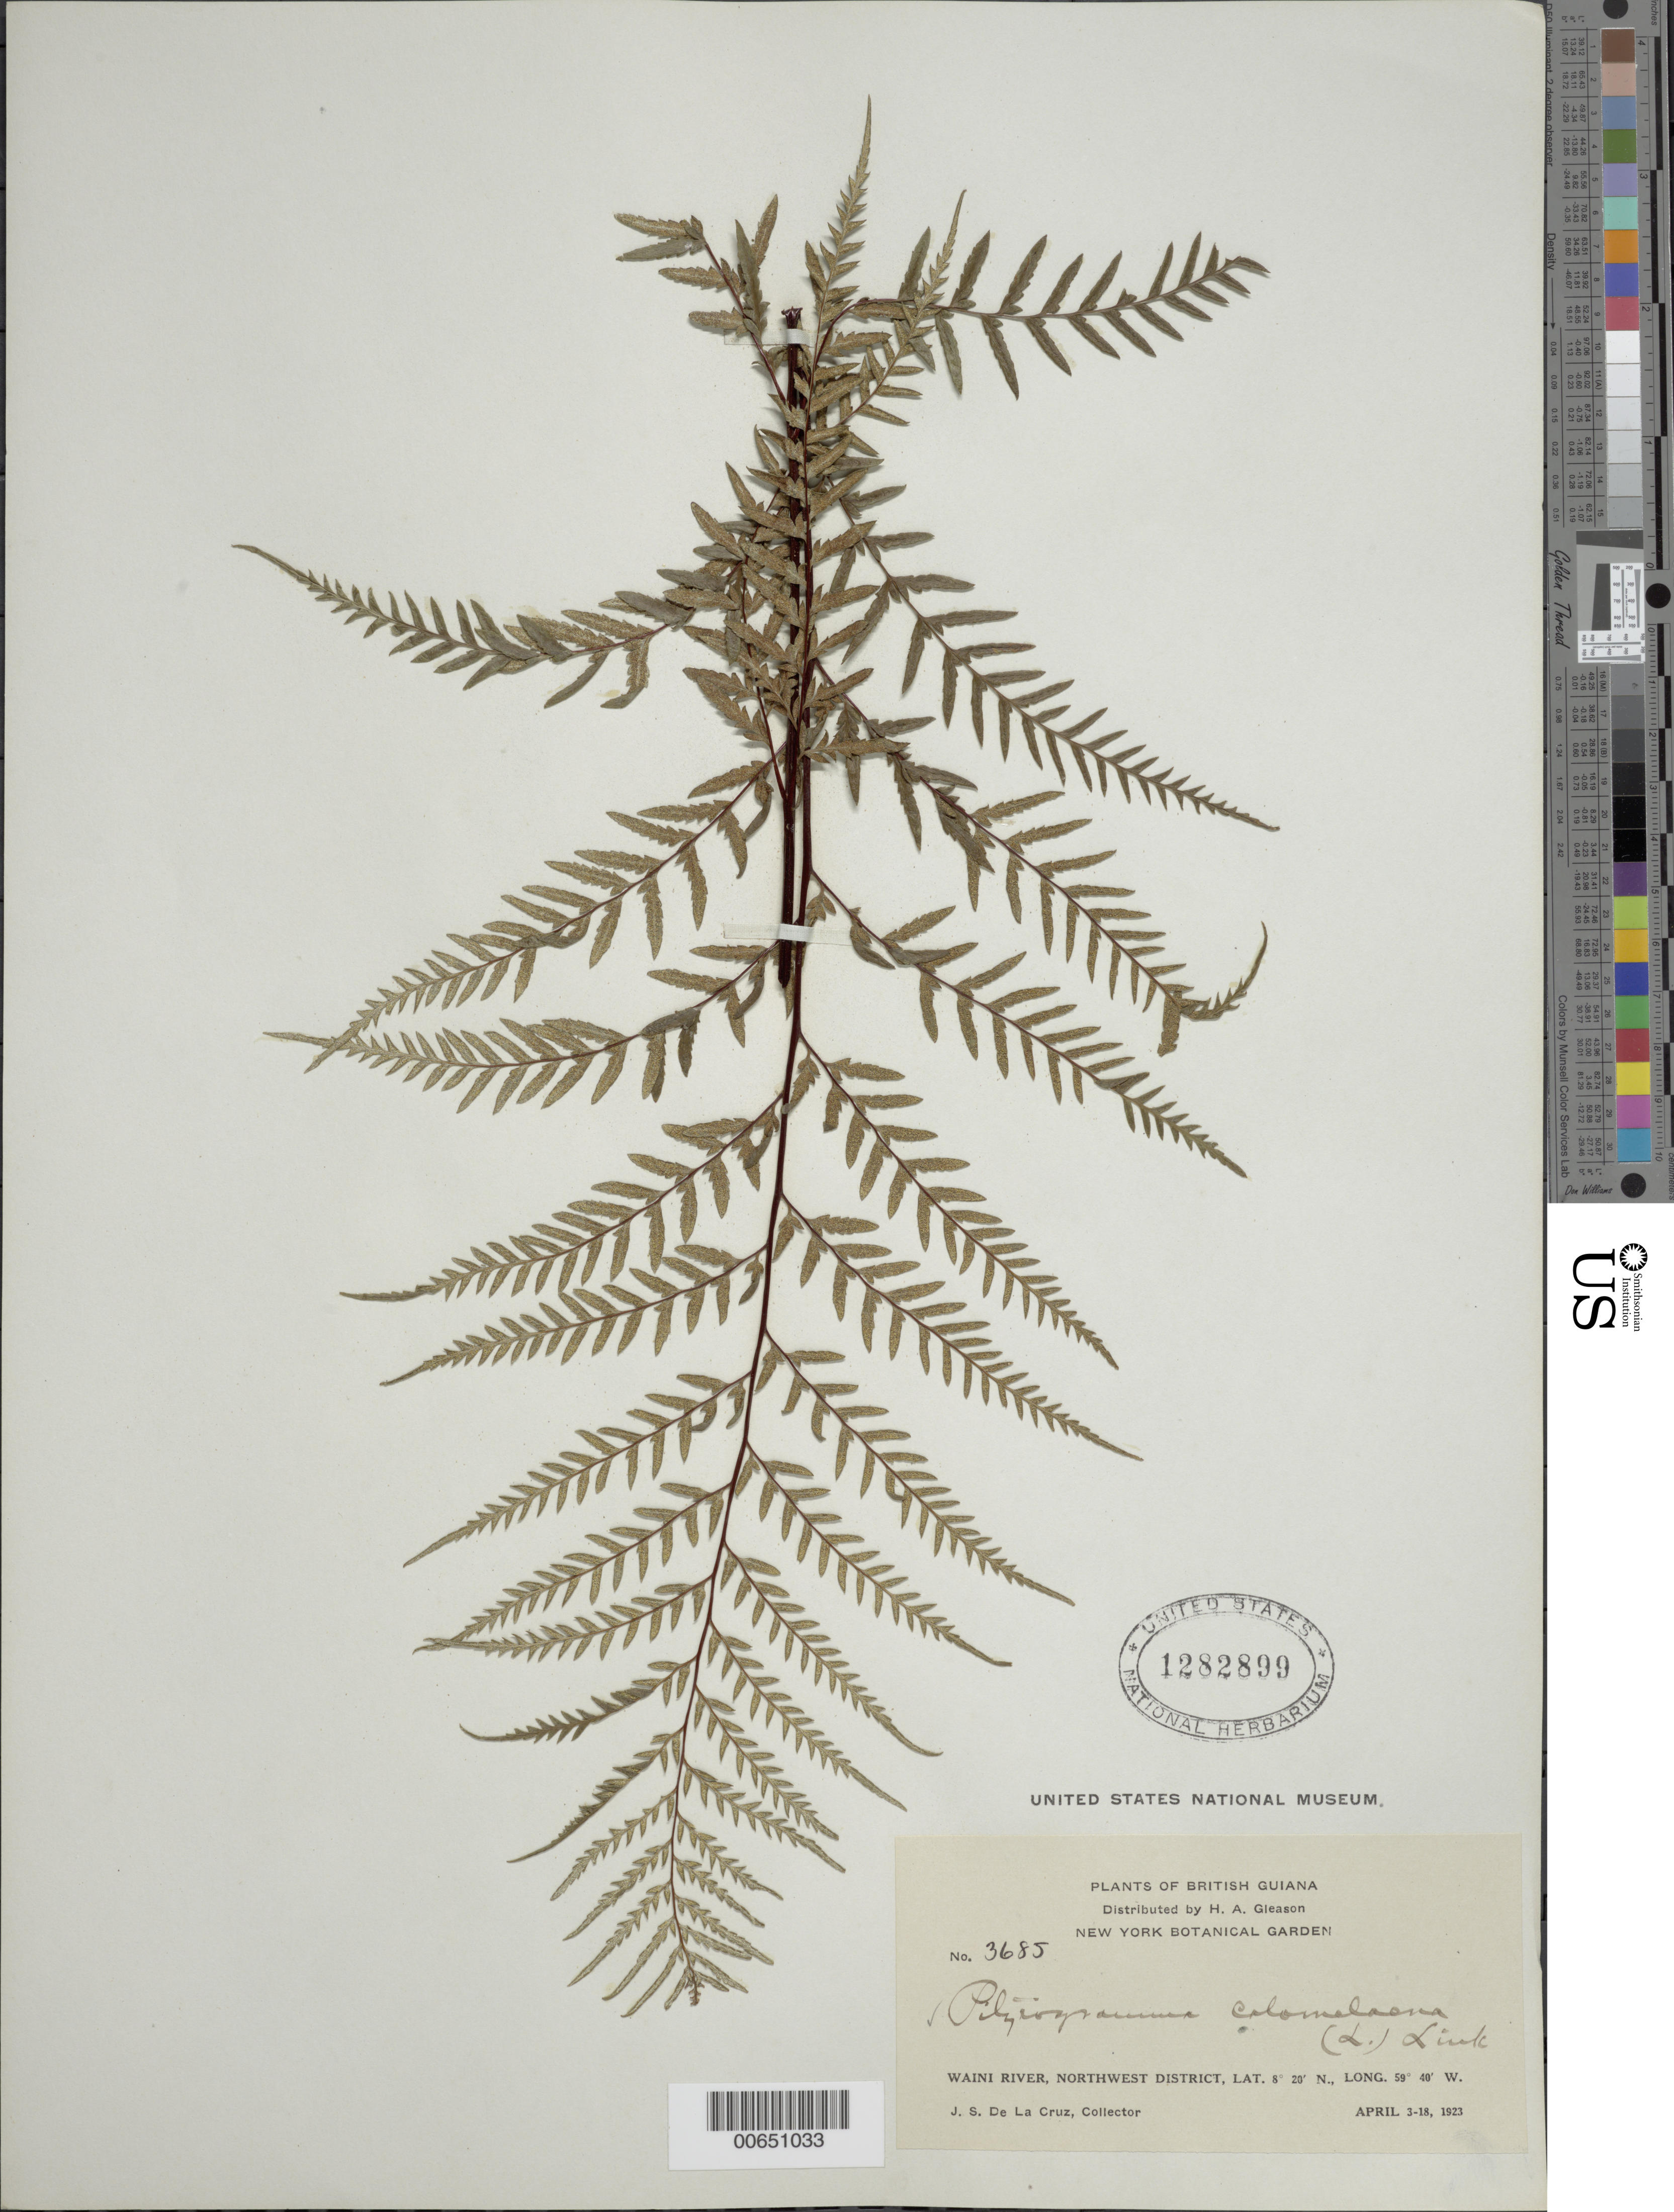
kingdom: Plantae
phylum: Tracheophyta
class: Polypodiopsida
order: Polypodiales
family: Pteridaceae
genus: Pityrogramma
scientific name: Pityrogramma calomelanos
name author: (L.) Link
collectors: J. S. de la Cruz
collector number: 3685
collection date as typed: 3-Apr-23 to 18-Apr-23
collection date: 1923-04-03/1923-04-18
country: Guyana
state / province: Barima-Waini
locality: Waini R., NW District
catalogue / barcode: US 1282899